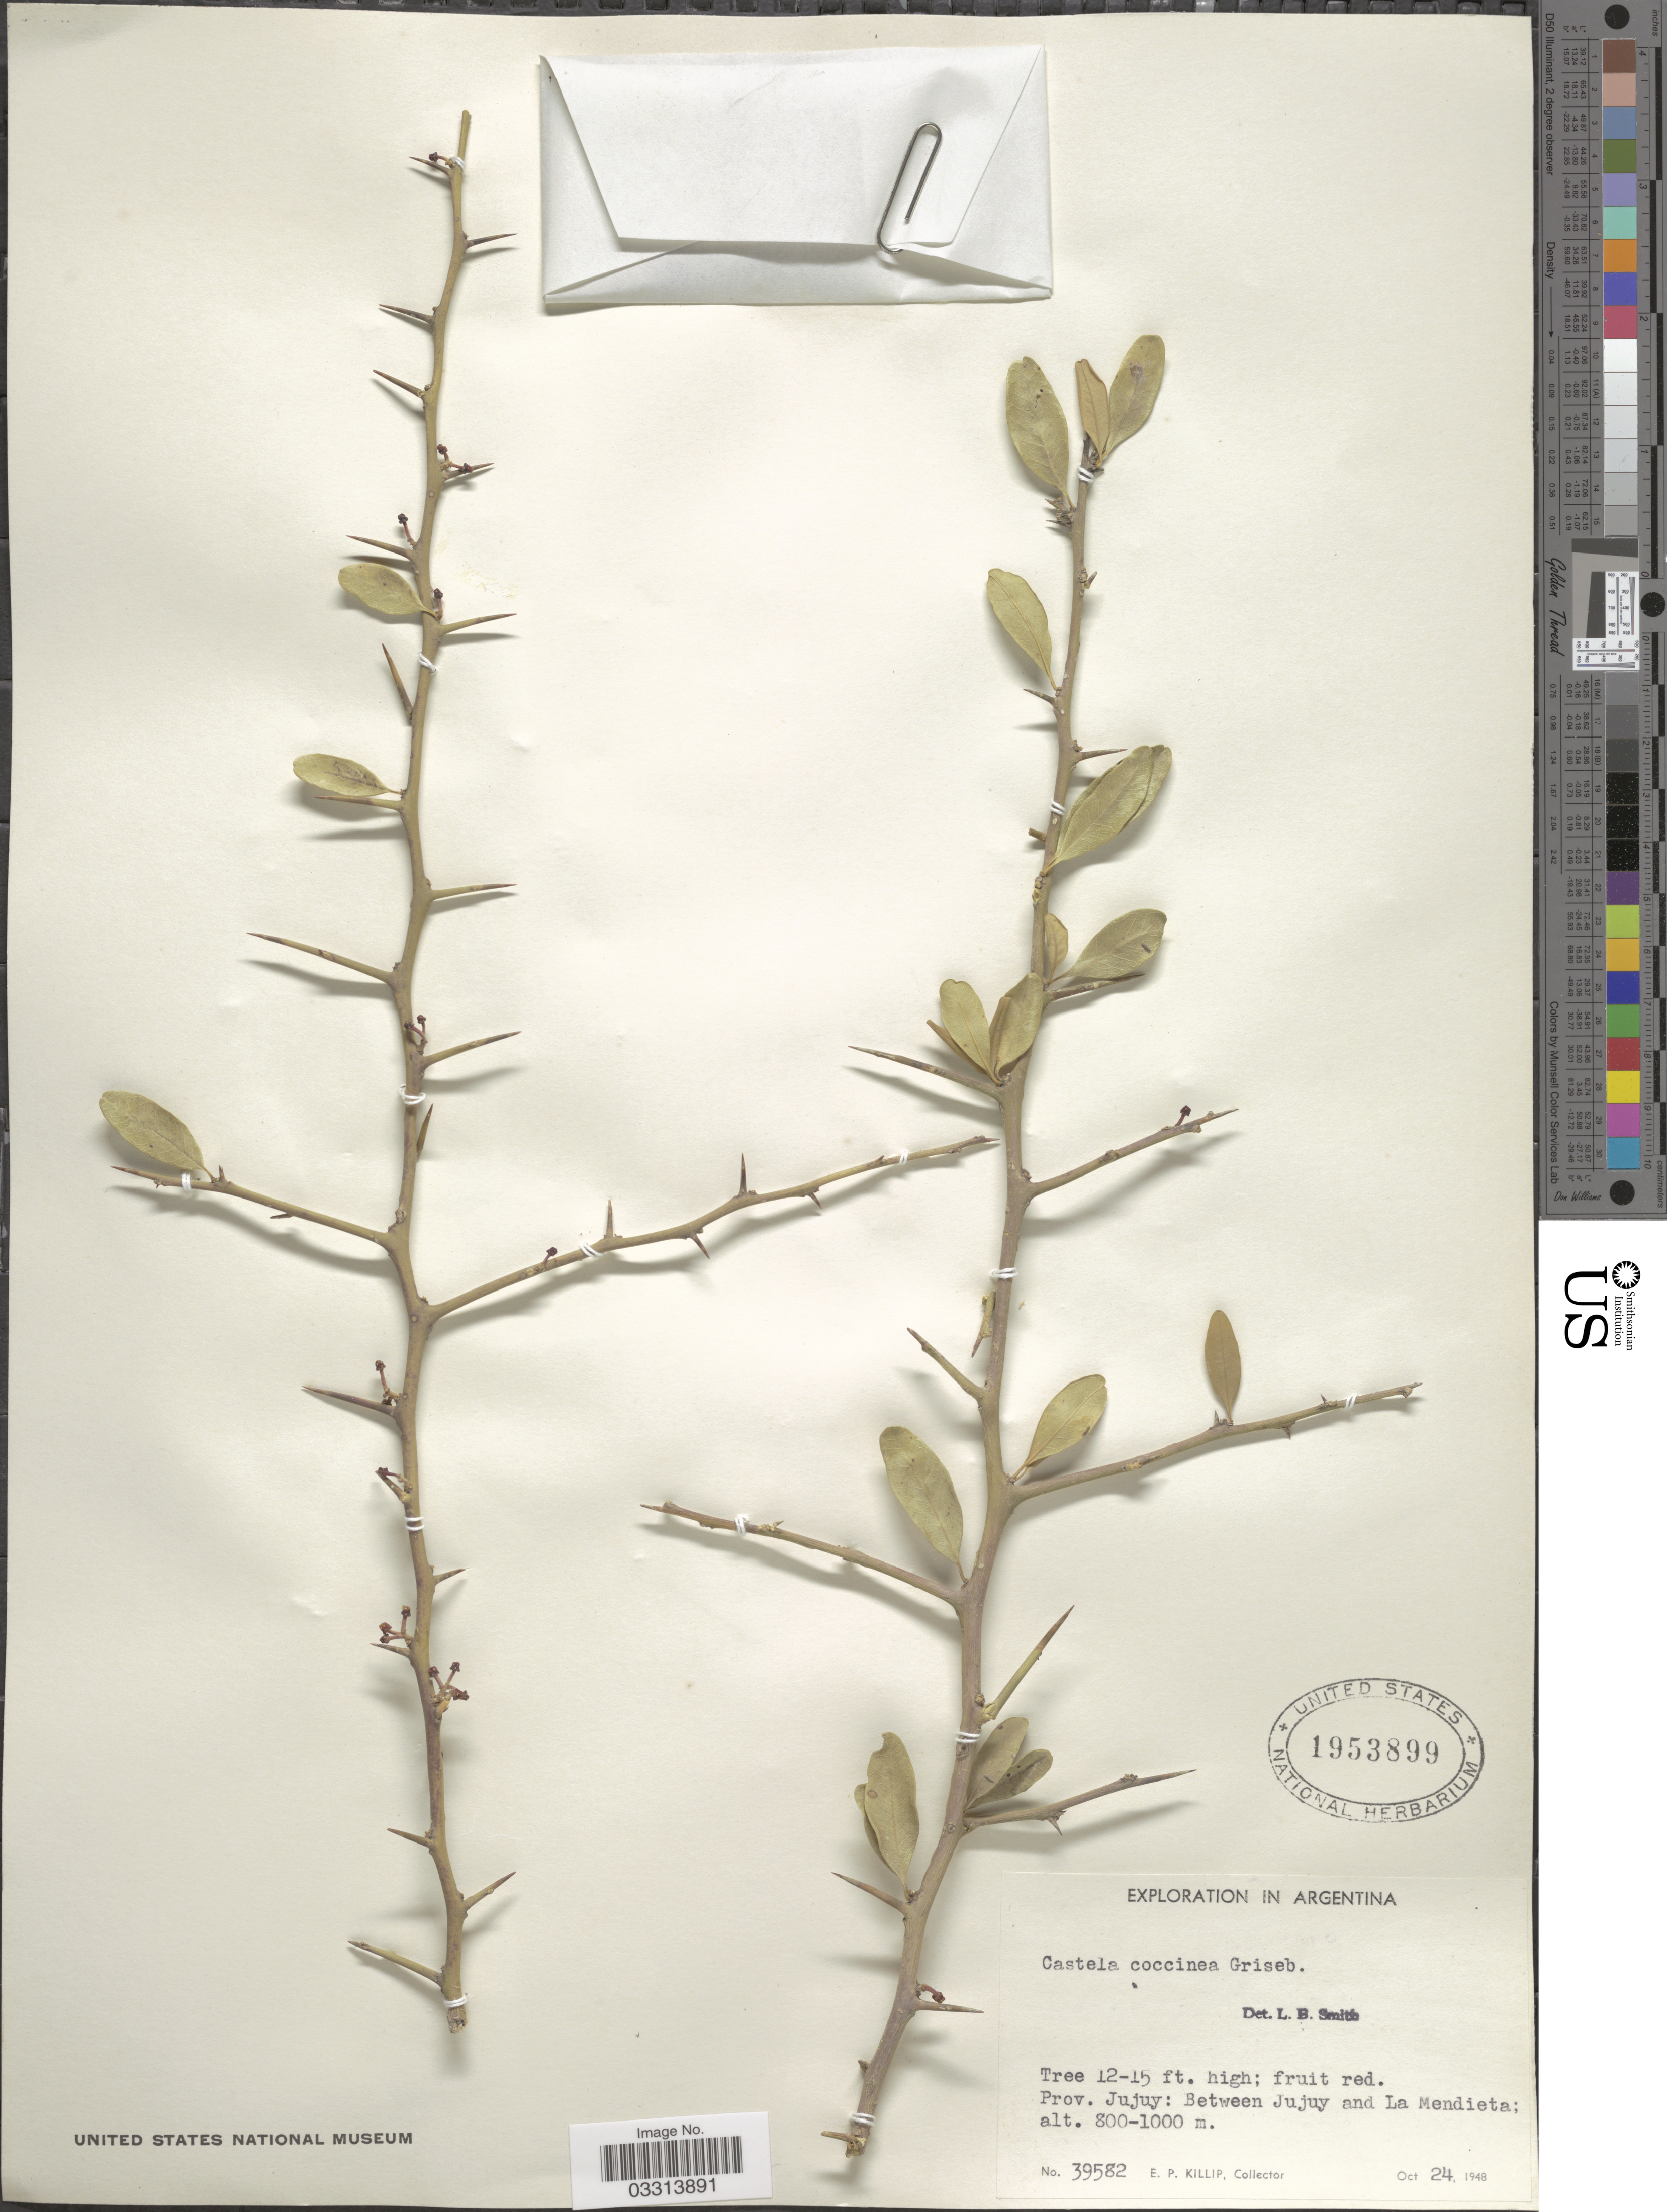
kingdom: Plantae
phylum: Tracheophyta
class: Magnoliopsida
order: Sapindales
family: Simaroubaceae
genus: Castela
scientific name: Castela coccinea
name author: Griseb.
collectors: E. P. Killip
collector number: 39582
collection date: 1948-10-24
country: Argentina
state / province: Jujuy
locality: Between Jujuy and La Mendieta.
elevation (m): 800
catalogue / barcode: US 1953899